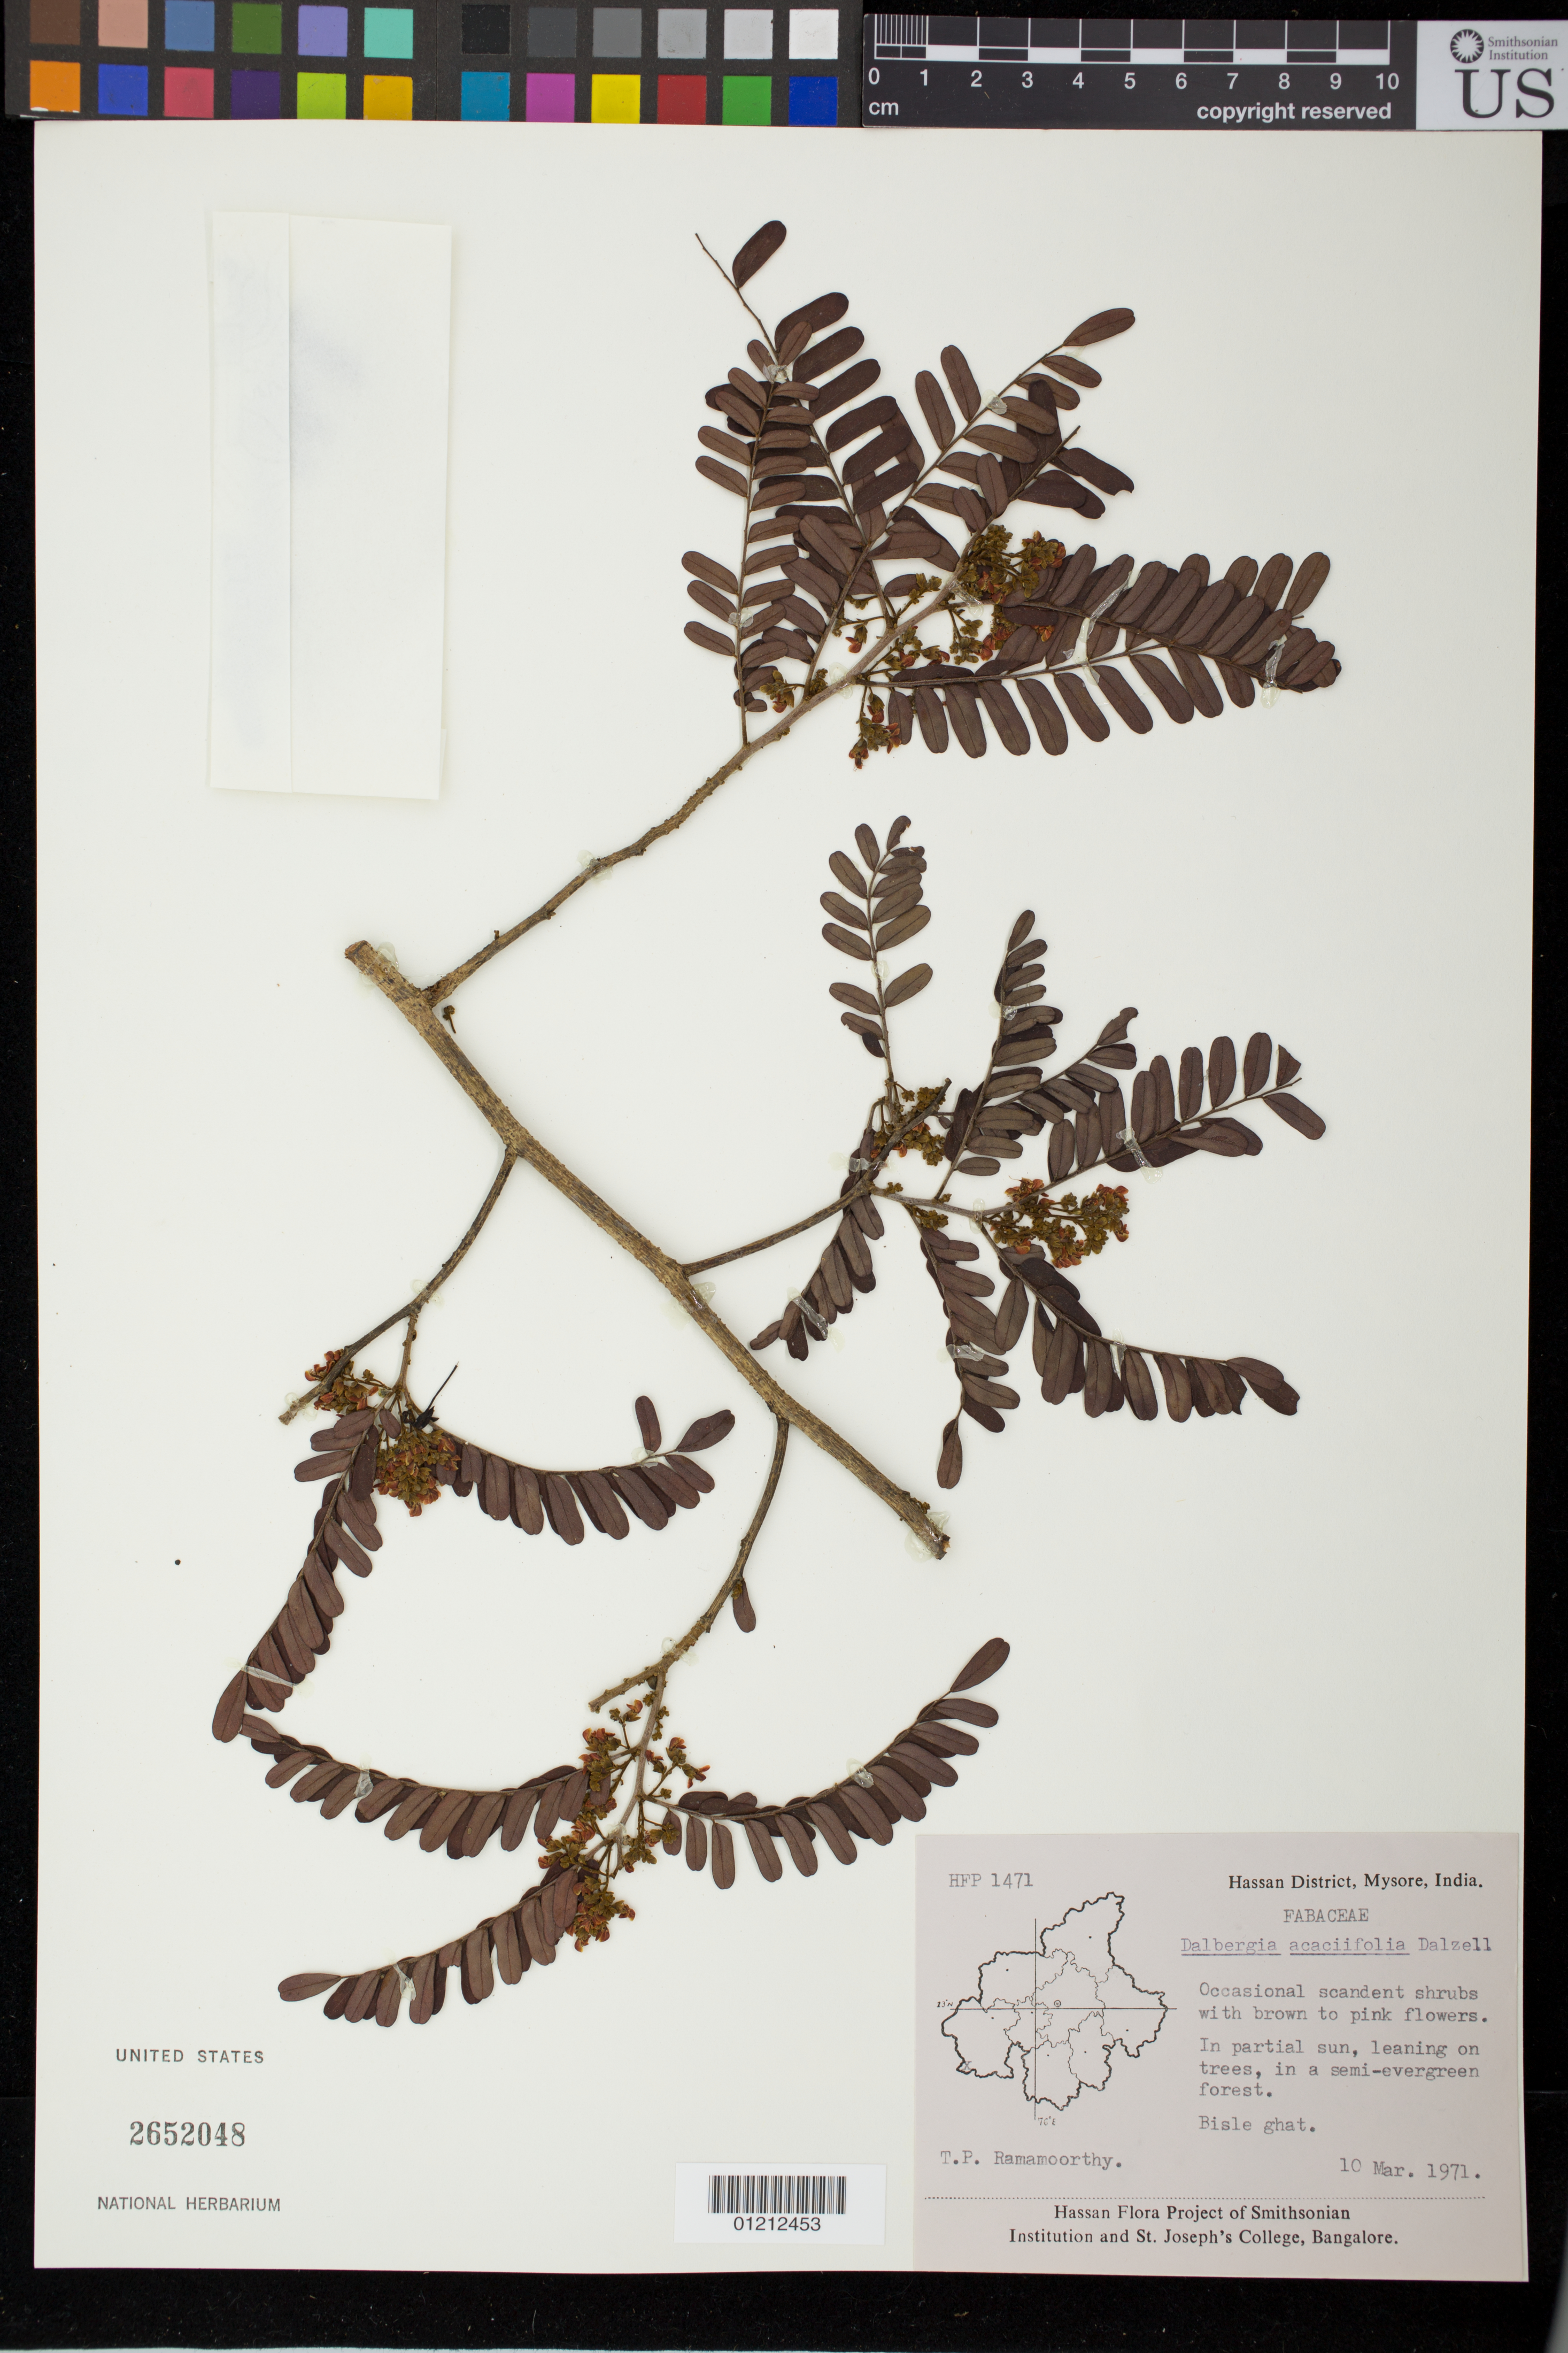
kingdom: Plantae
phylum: Tracheophyta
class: Magnoliopsida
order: Fabales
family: Fabaceae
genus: Dalbergia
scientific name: Dalbergia acaciifolia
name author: Dalzell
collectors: T. P. Ramamoorthy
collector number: HFP 1471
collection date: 1971-03-10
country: India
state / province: Karnataka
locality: Hassan district, Mysore. Bisle ghat.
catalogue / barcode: US 2652048